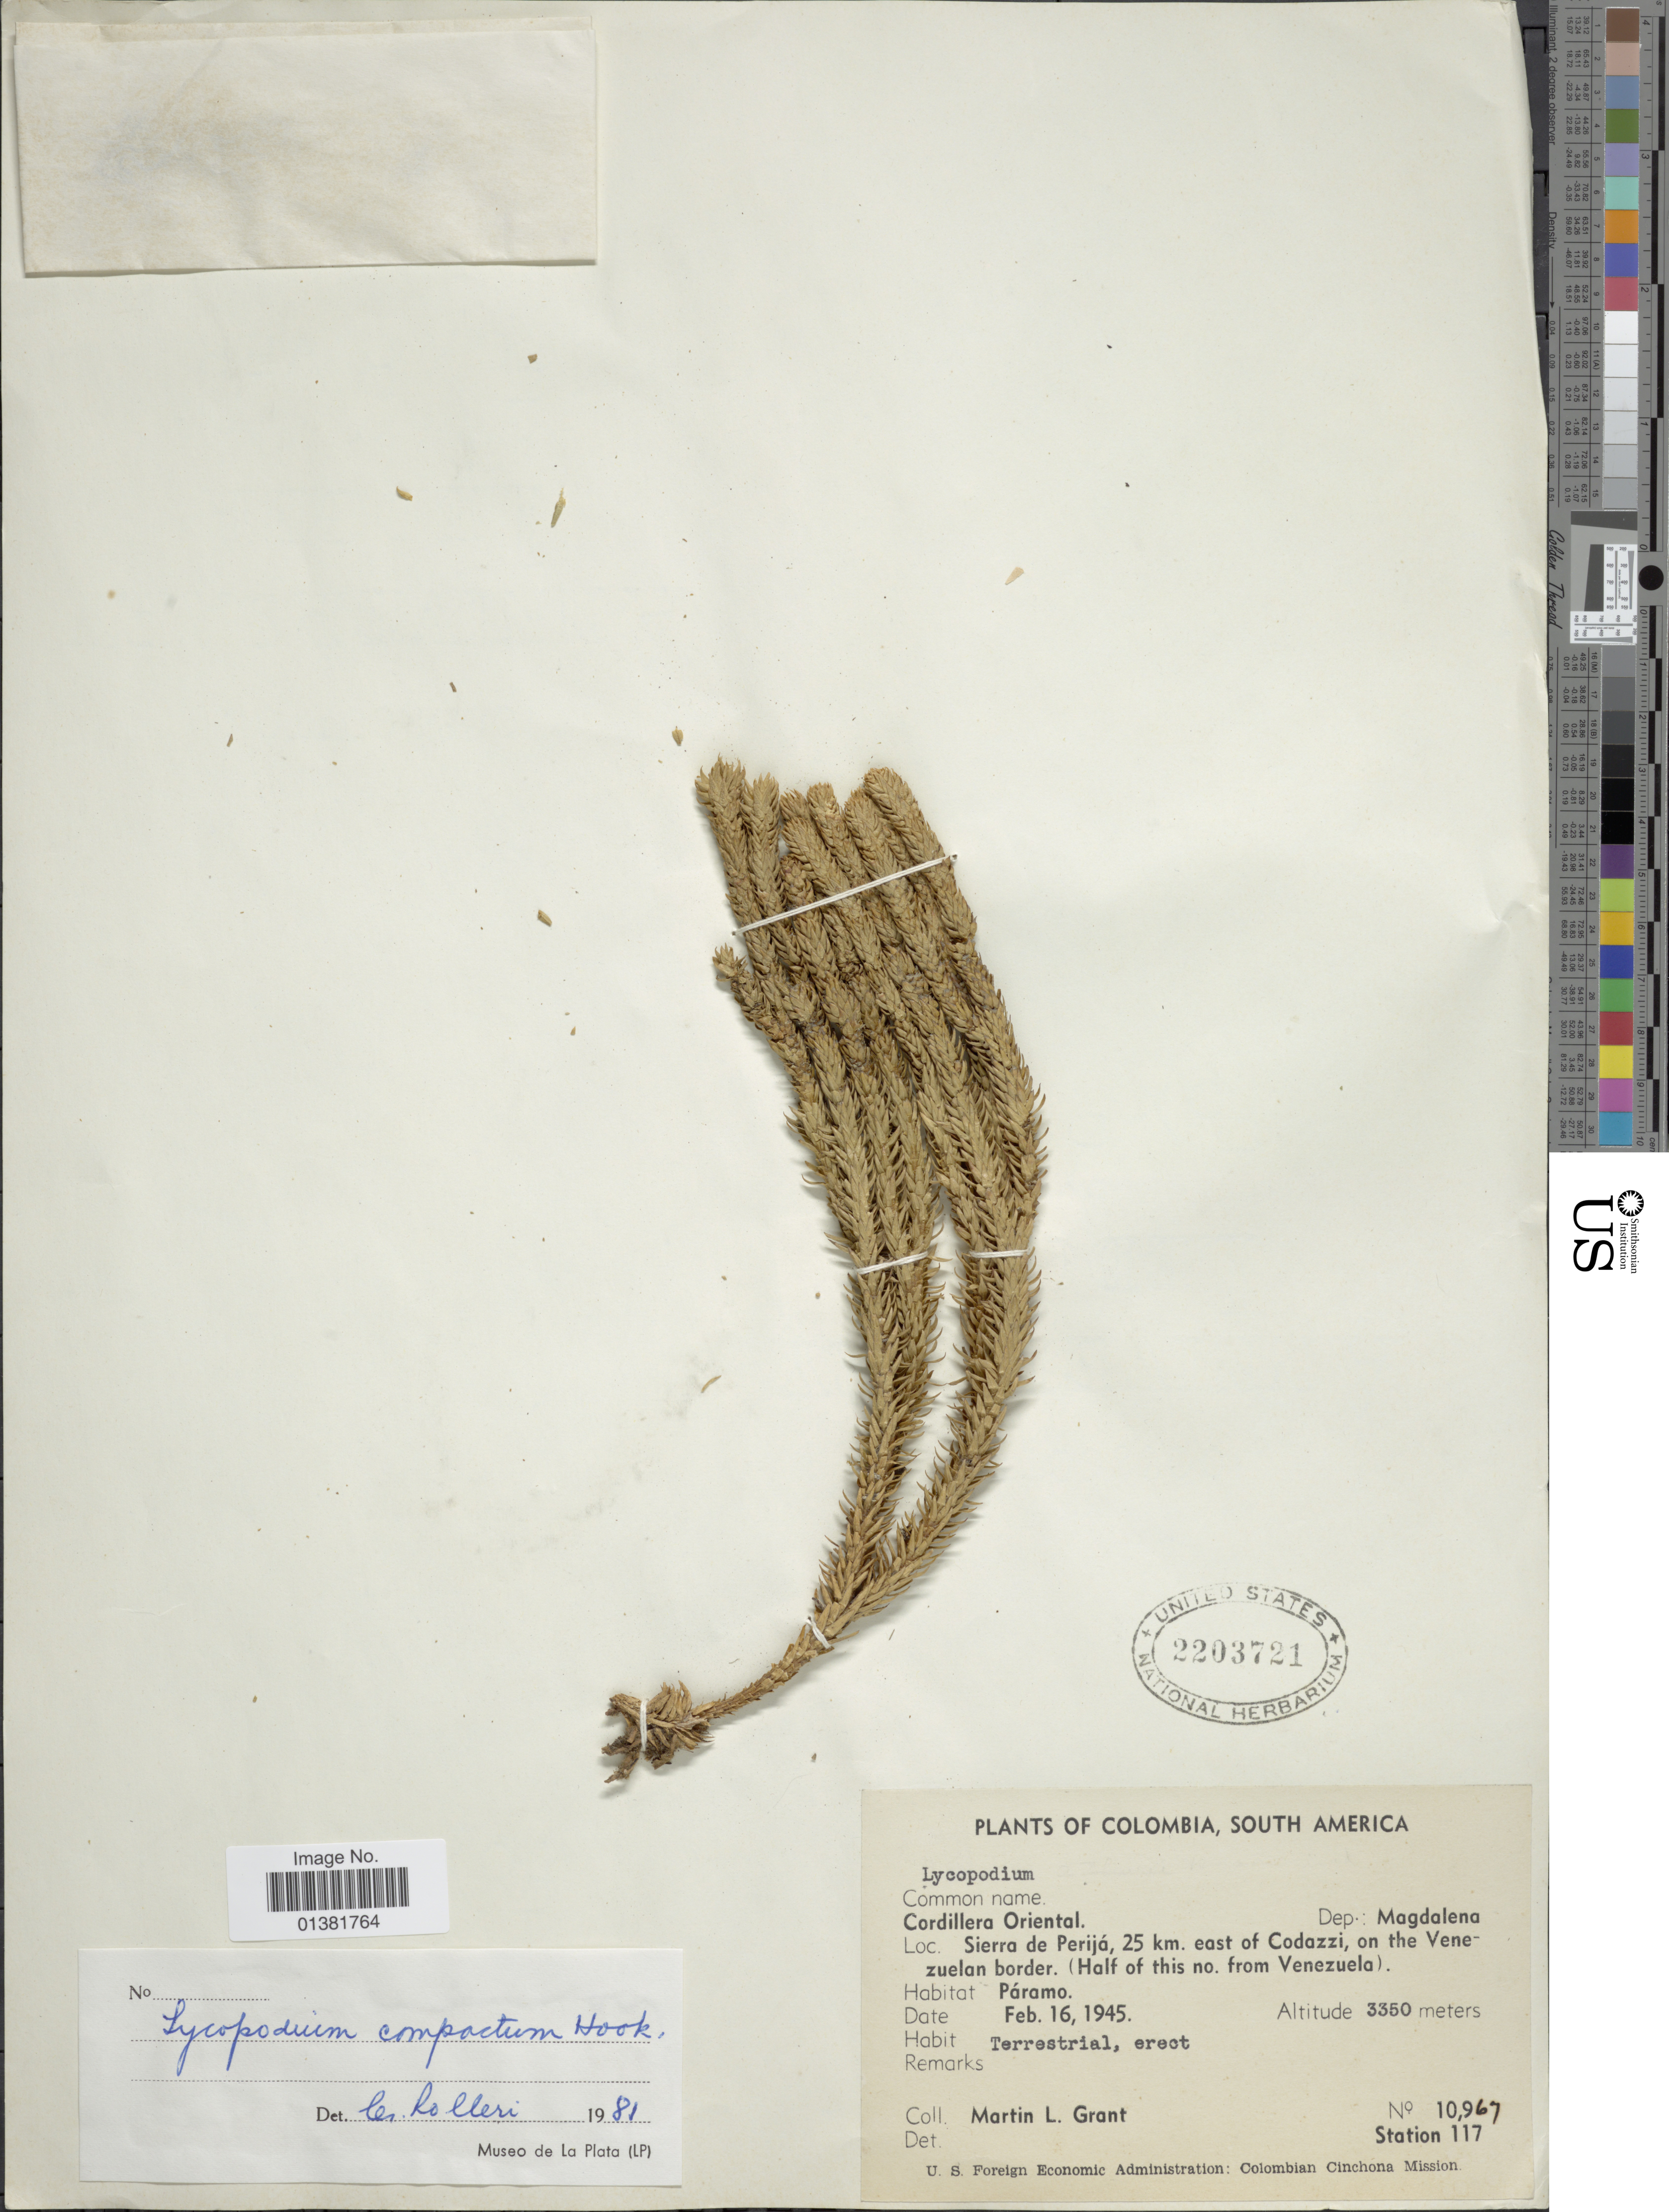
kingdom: Plantae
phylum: Tracheophyta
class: Lycopodiopsida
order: Lycopodiales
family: Lycopodiaceae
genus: Phlegmariurus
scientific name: Phlegmariurus compactus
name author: (Hook.) B. Øllg.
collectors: M. L. Grant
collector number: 10967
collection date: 1945-02-16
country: Colombia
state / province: Magdalena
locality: Cordillera Oriental, Sierra de Perijá, 25 km. east of Codazzi, on the Venezuelan border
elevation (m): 3350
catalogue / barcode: US 2203721